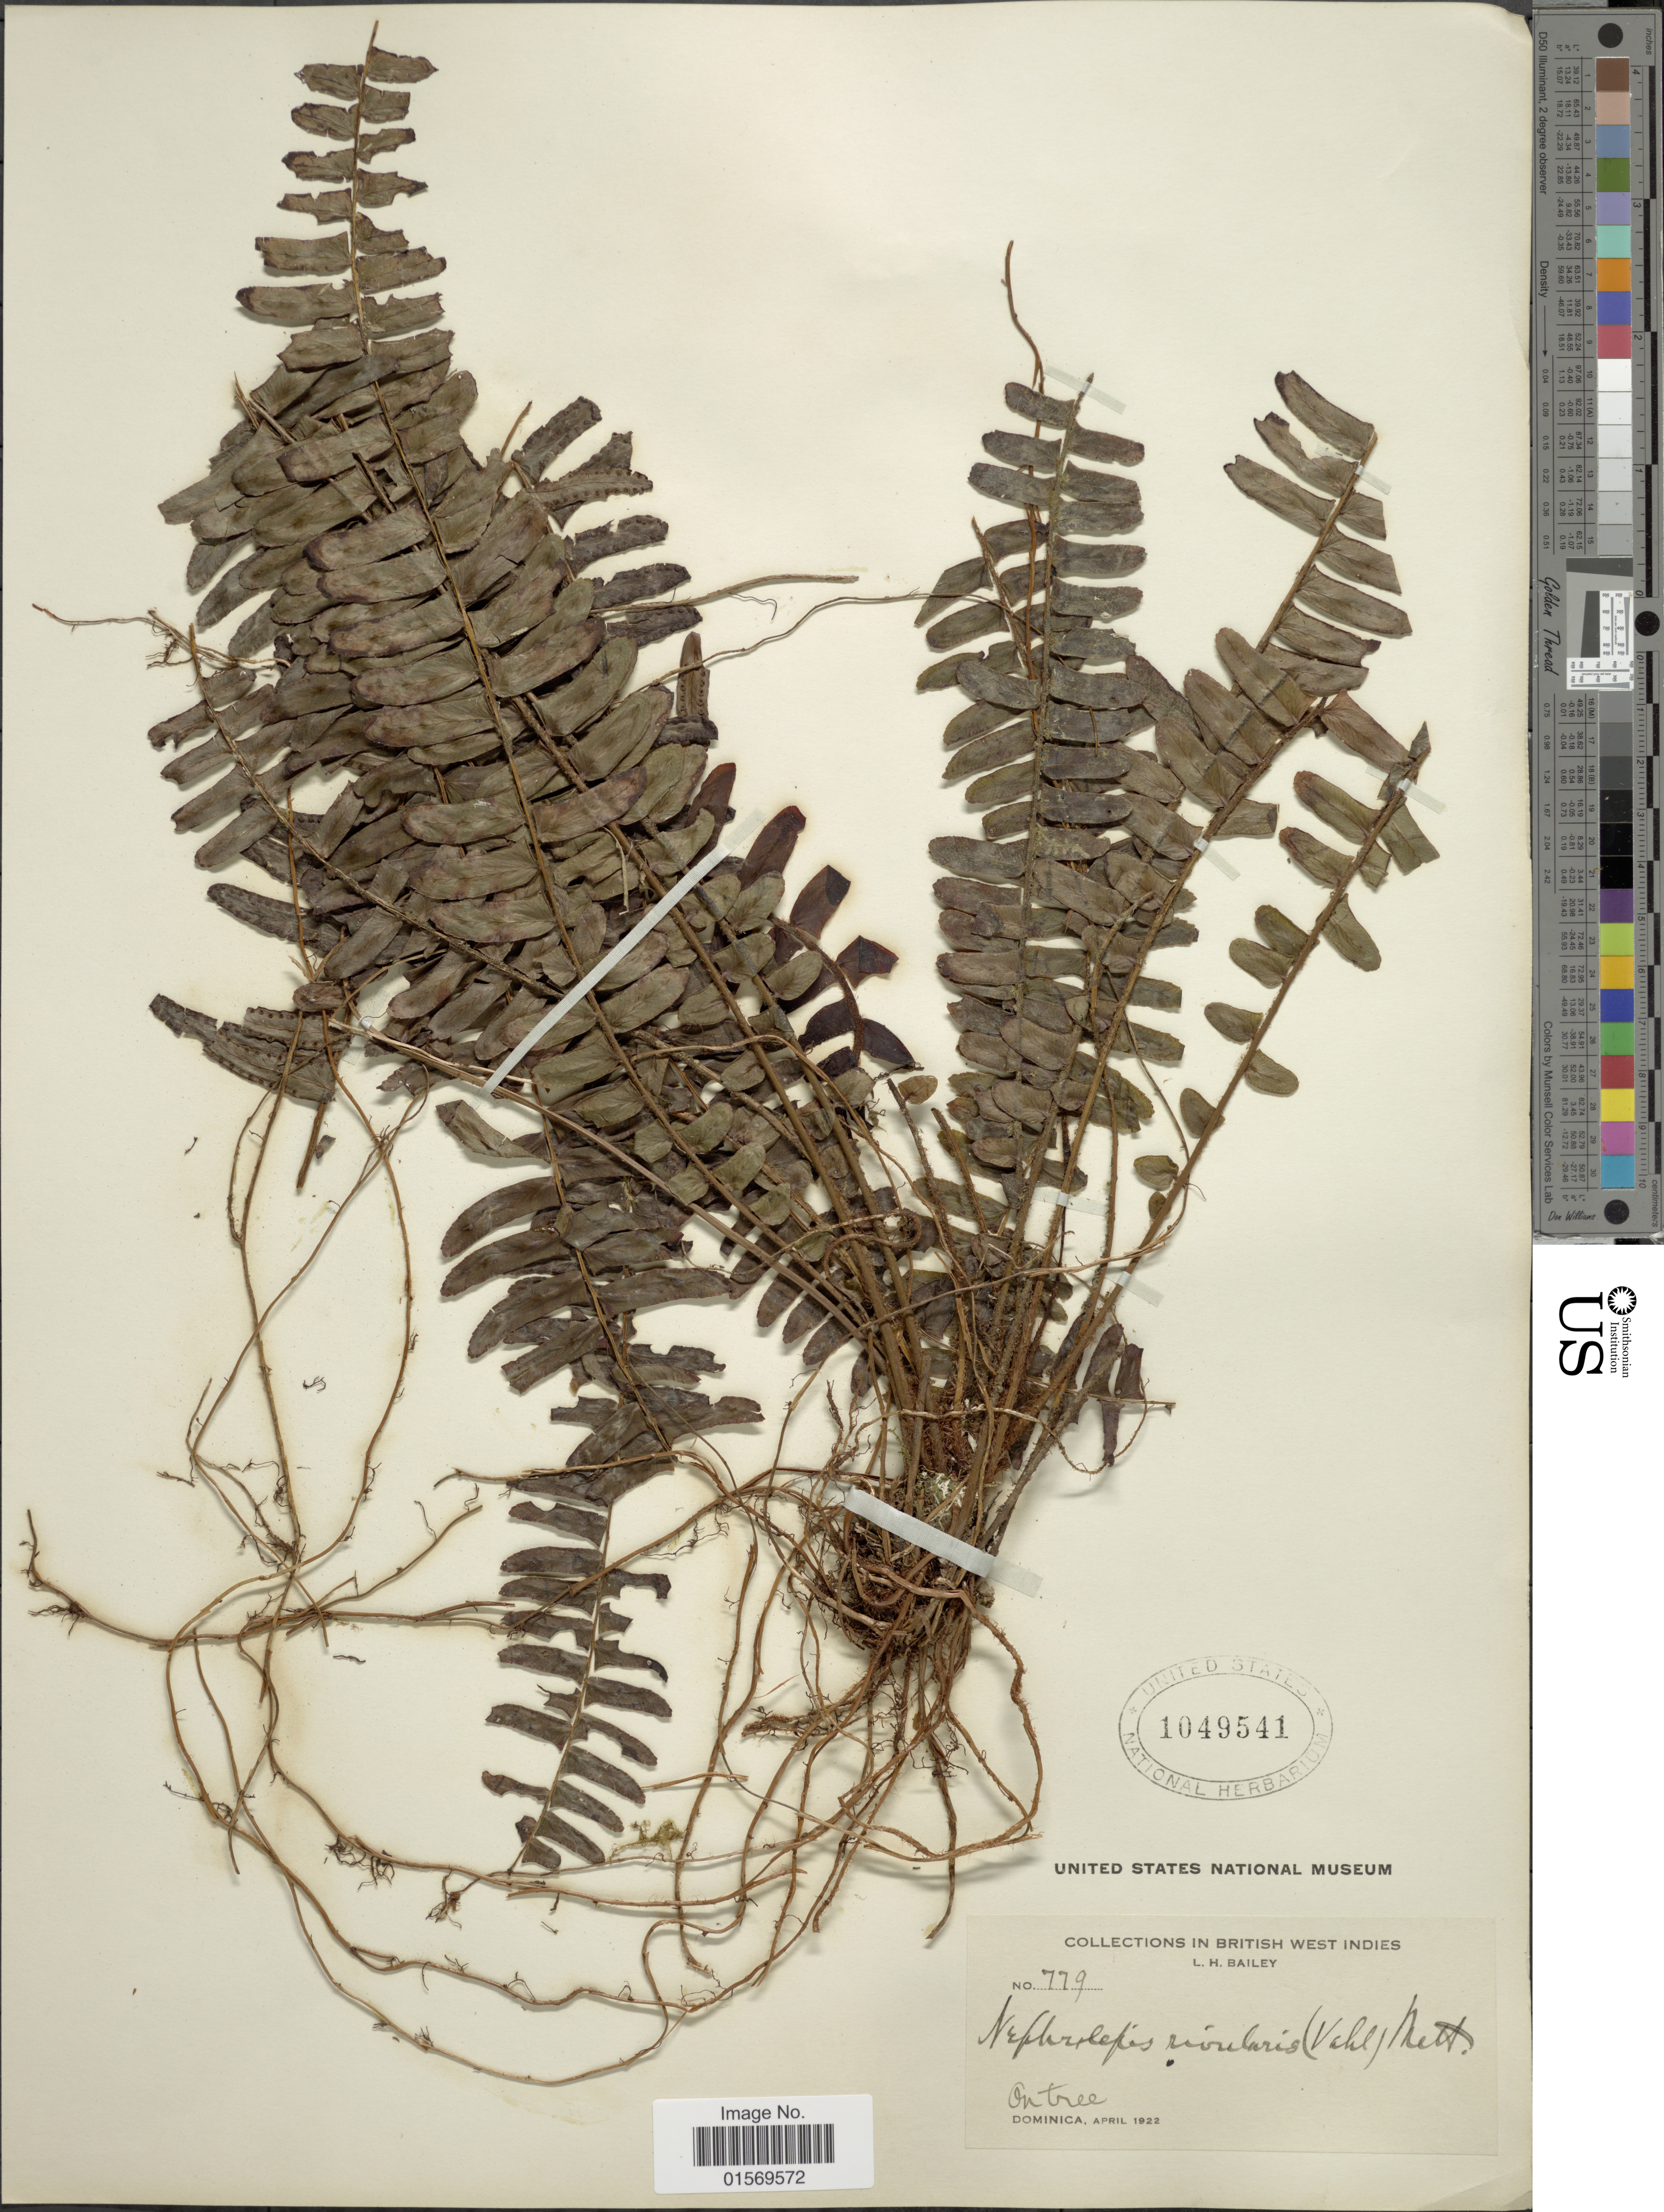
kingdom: Plantae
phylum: Tracheophyta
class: Polypodiopsida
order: Polypodiales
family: Nephrolepidaceae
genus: Nephrolepis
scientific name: Nephrolepis rivularis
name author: (Vahl) Mett. ex Krug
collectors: L. H. Bailey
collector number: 779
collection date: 1922-04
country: Dominica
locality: British West Indies, on tree.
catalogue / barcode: US 1049541